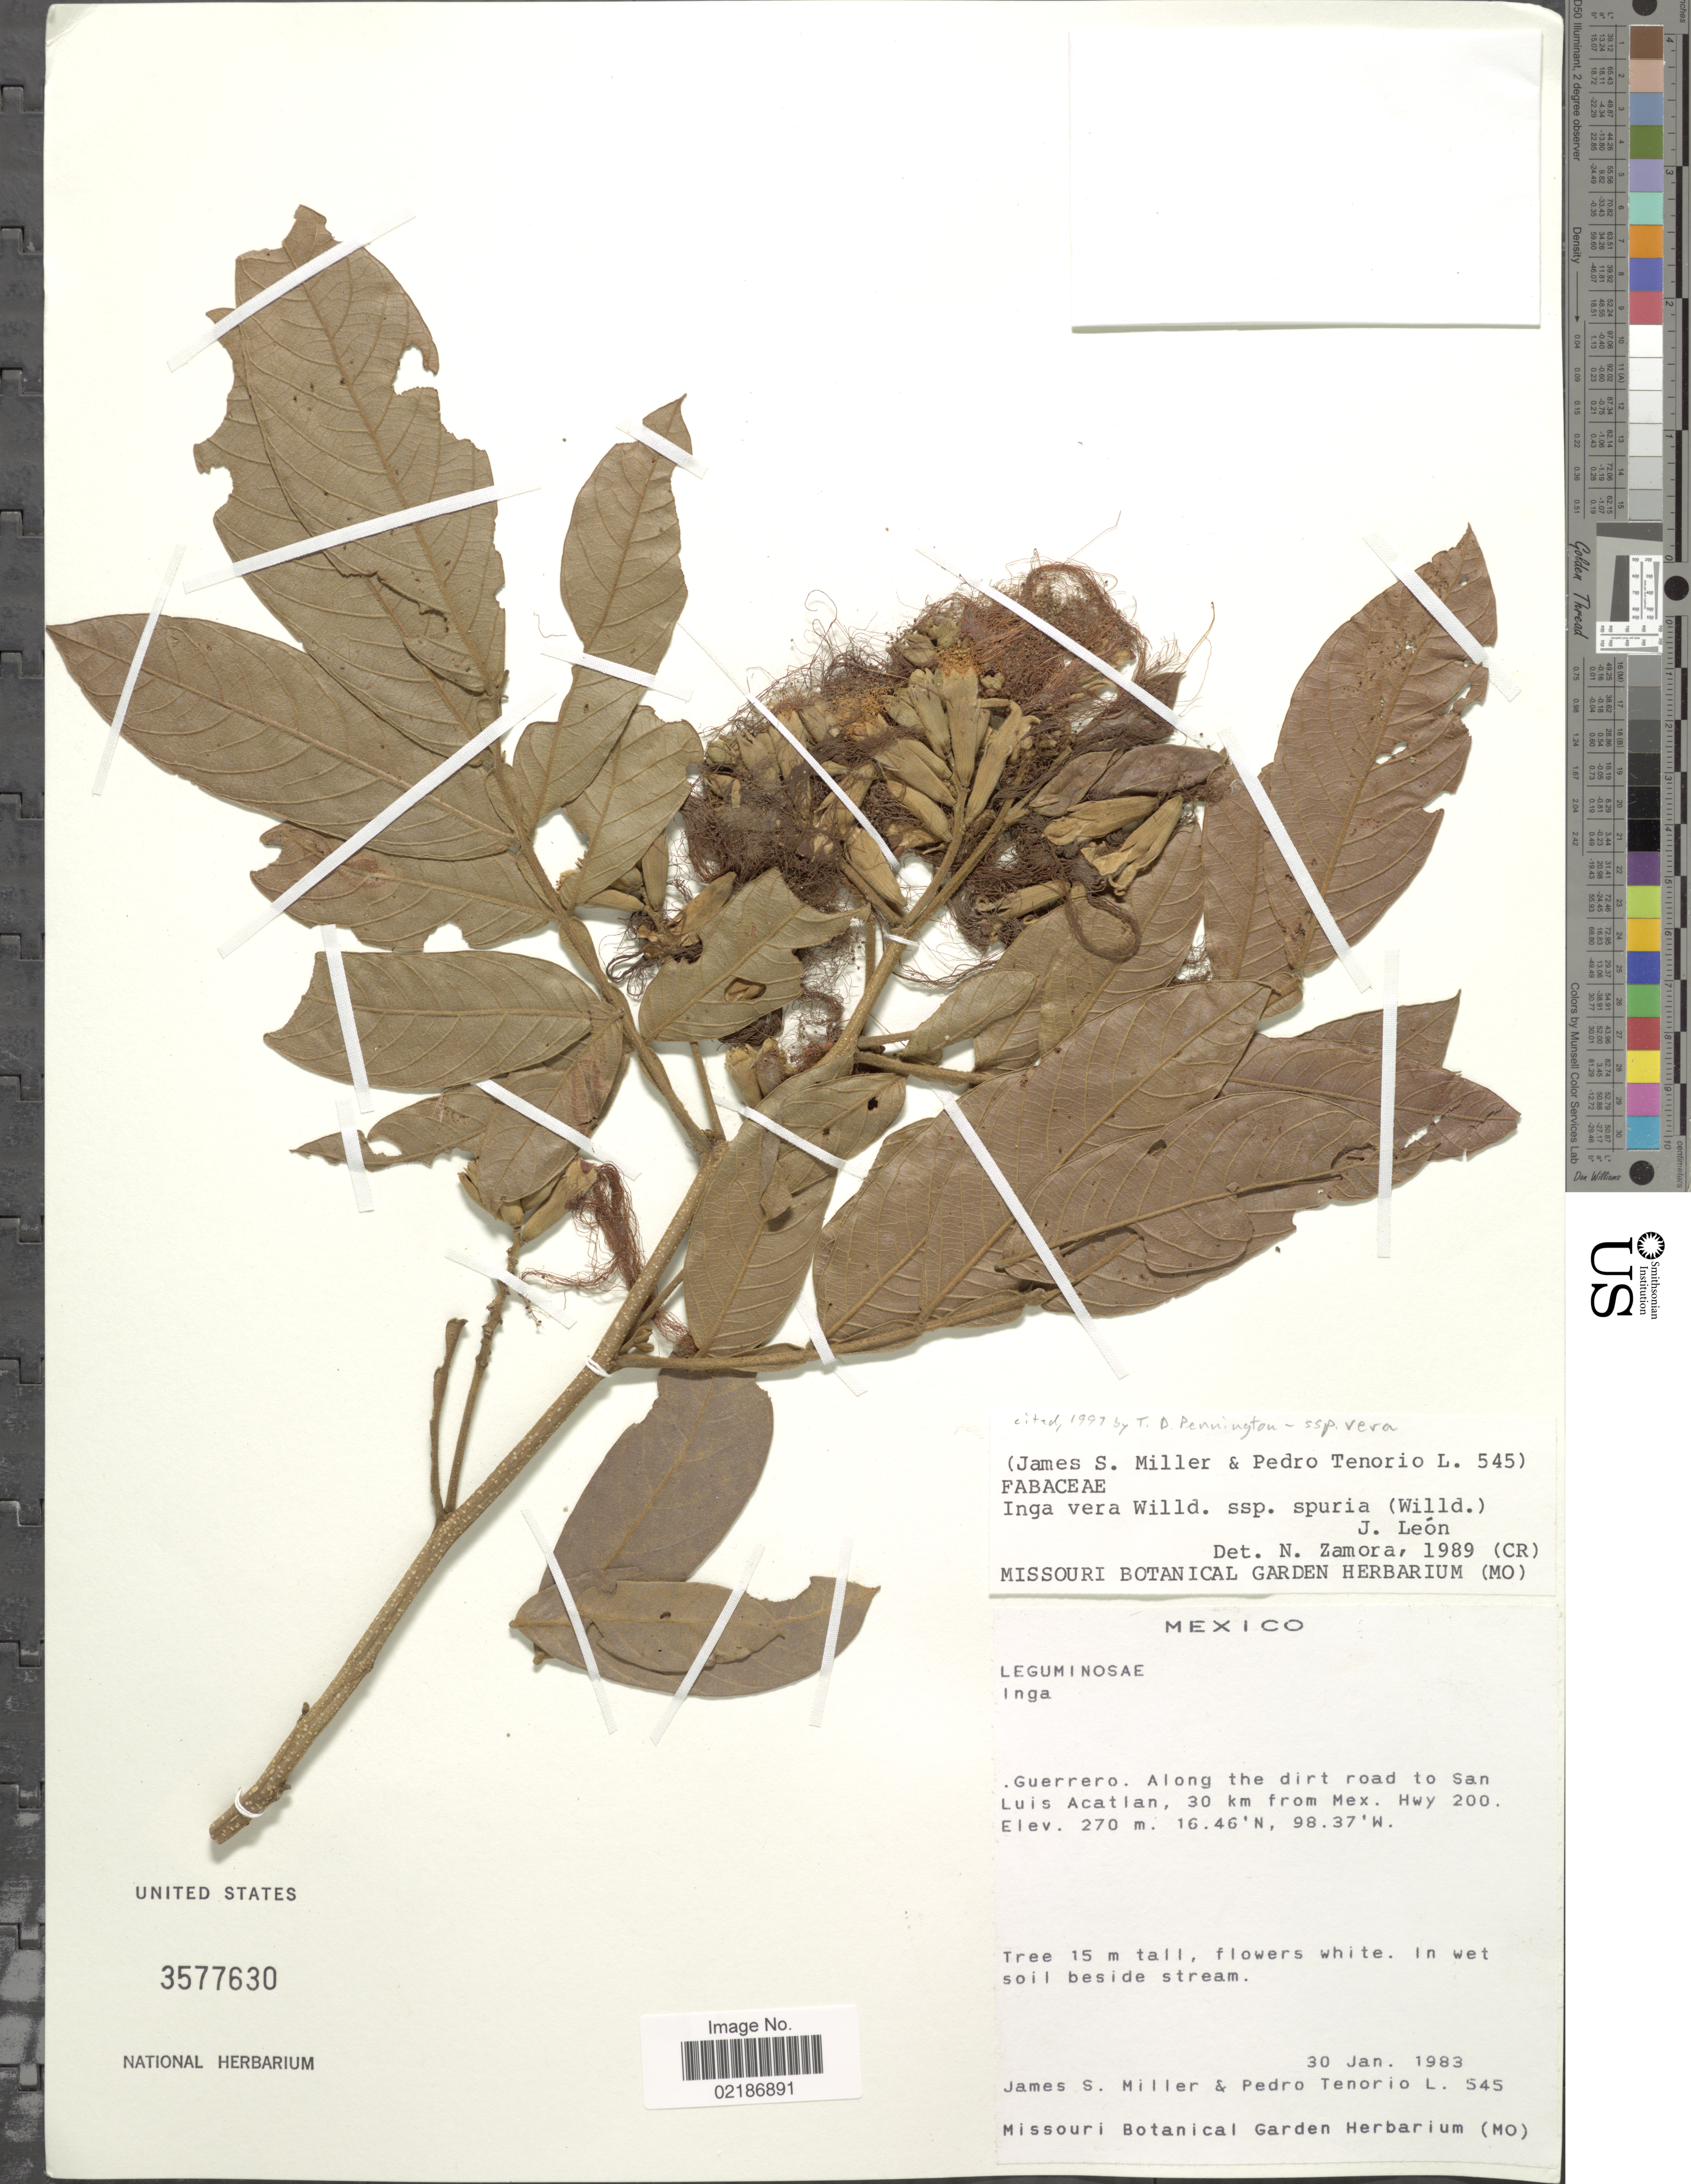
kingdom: Plantae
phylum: Tracheophyta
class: Magnoliopsida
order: Fabales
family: Fabaceae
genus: Inga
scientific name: Inga vera subsp. vera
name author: Willd.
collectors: J. S. Miller & P. Tenorio L.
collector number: S45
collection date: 1983-01-30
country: Mexico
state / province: Guerrero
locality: Along the dirt road to San Luis Acatlan, 30 km from Mex. Hwy 200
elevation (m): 270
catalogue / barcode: US 3577630